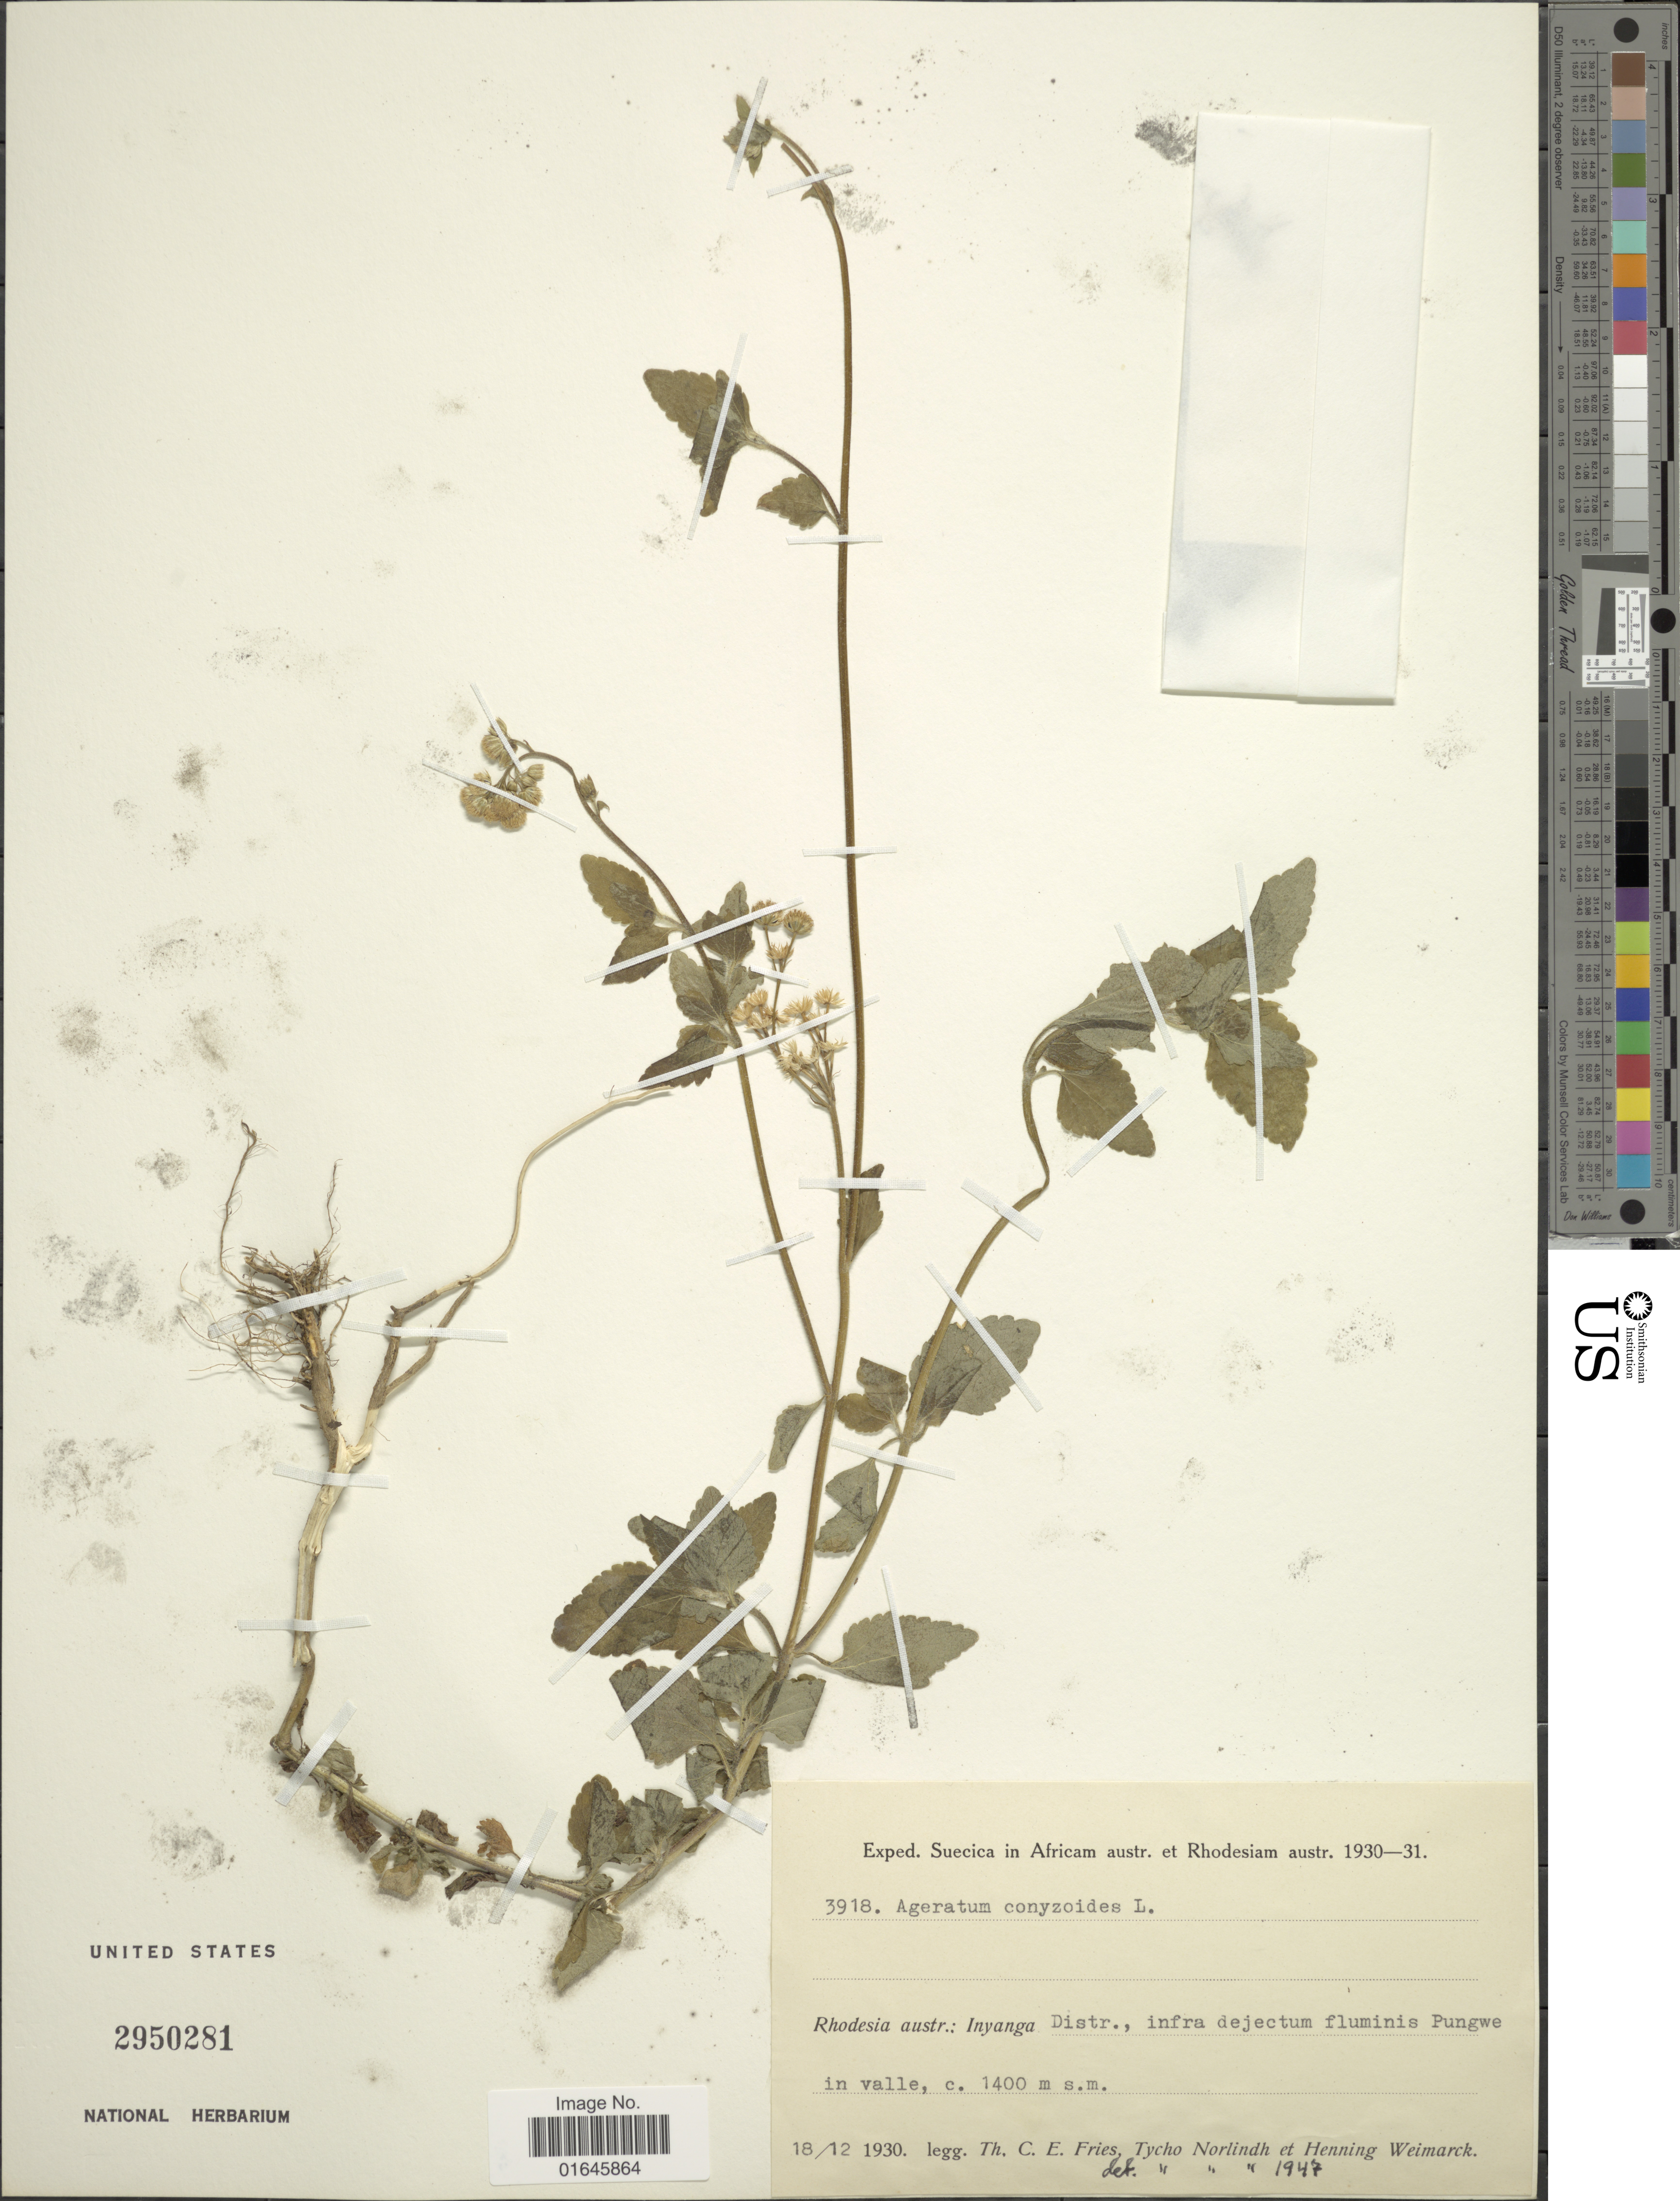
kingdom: Plantae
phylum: Tracheophyta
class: Magnoliopsida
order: Asterales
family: Asteraceae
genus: Ageratum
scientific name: Ageratum conyzoides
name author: L.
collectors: T. C. E. Fries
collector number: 3918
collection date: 1930-12-18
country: Zimbabwe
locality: Inyanga Dist., infra dejectum fluminis Pungwe, in valle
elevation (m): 1400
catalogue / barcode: US 2950281